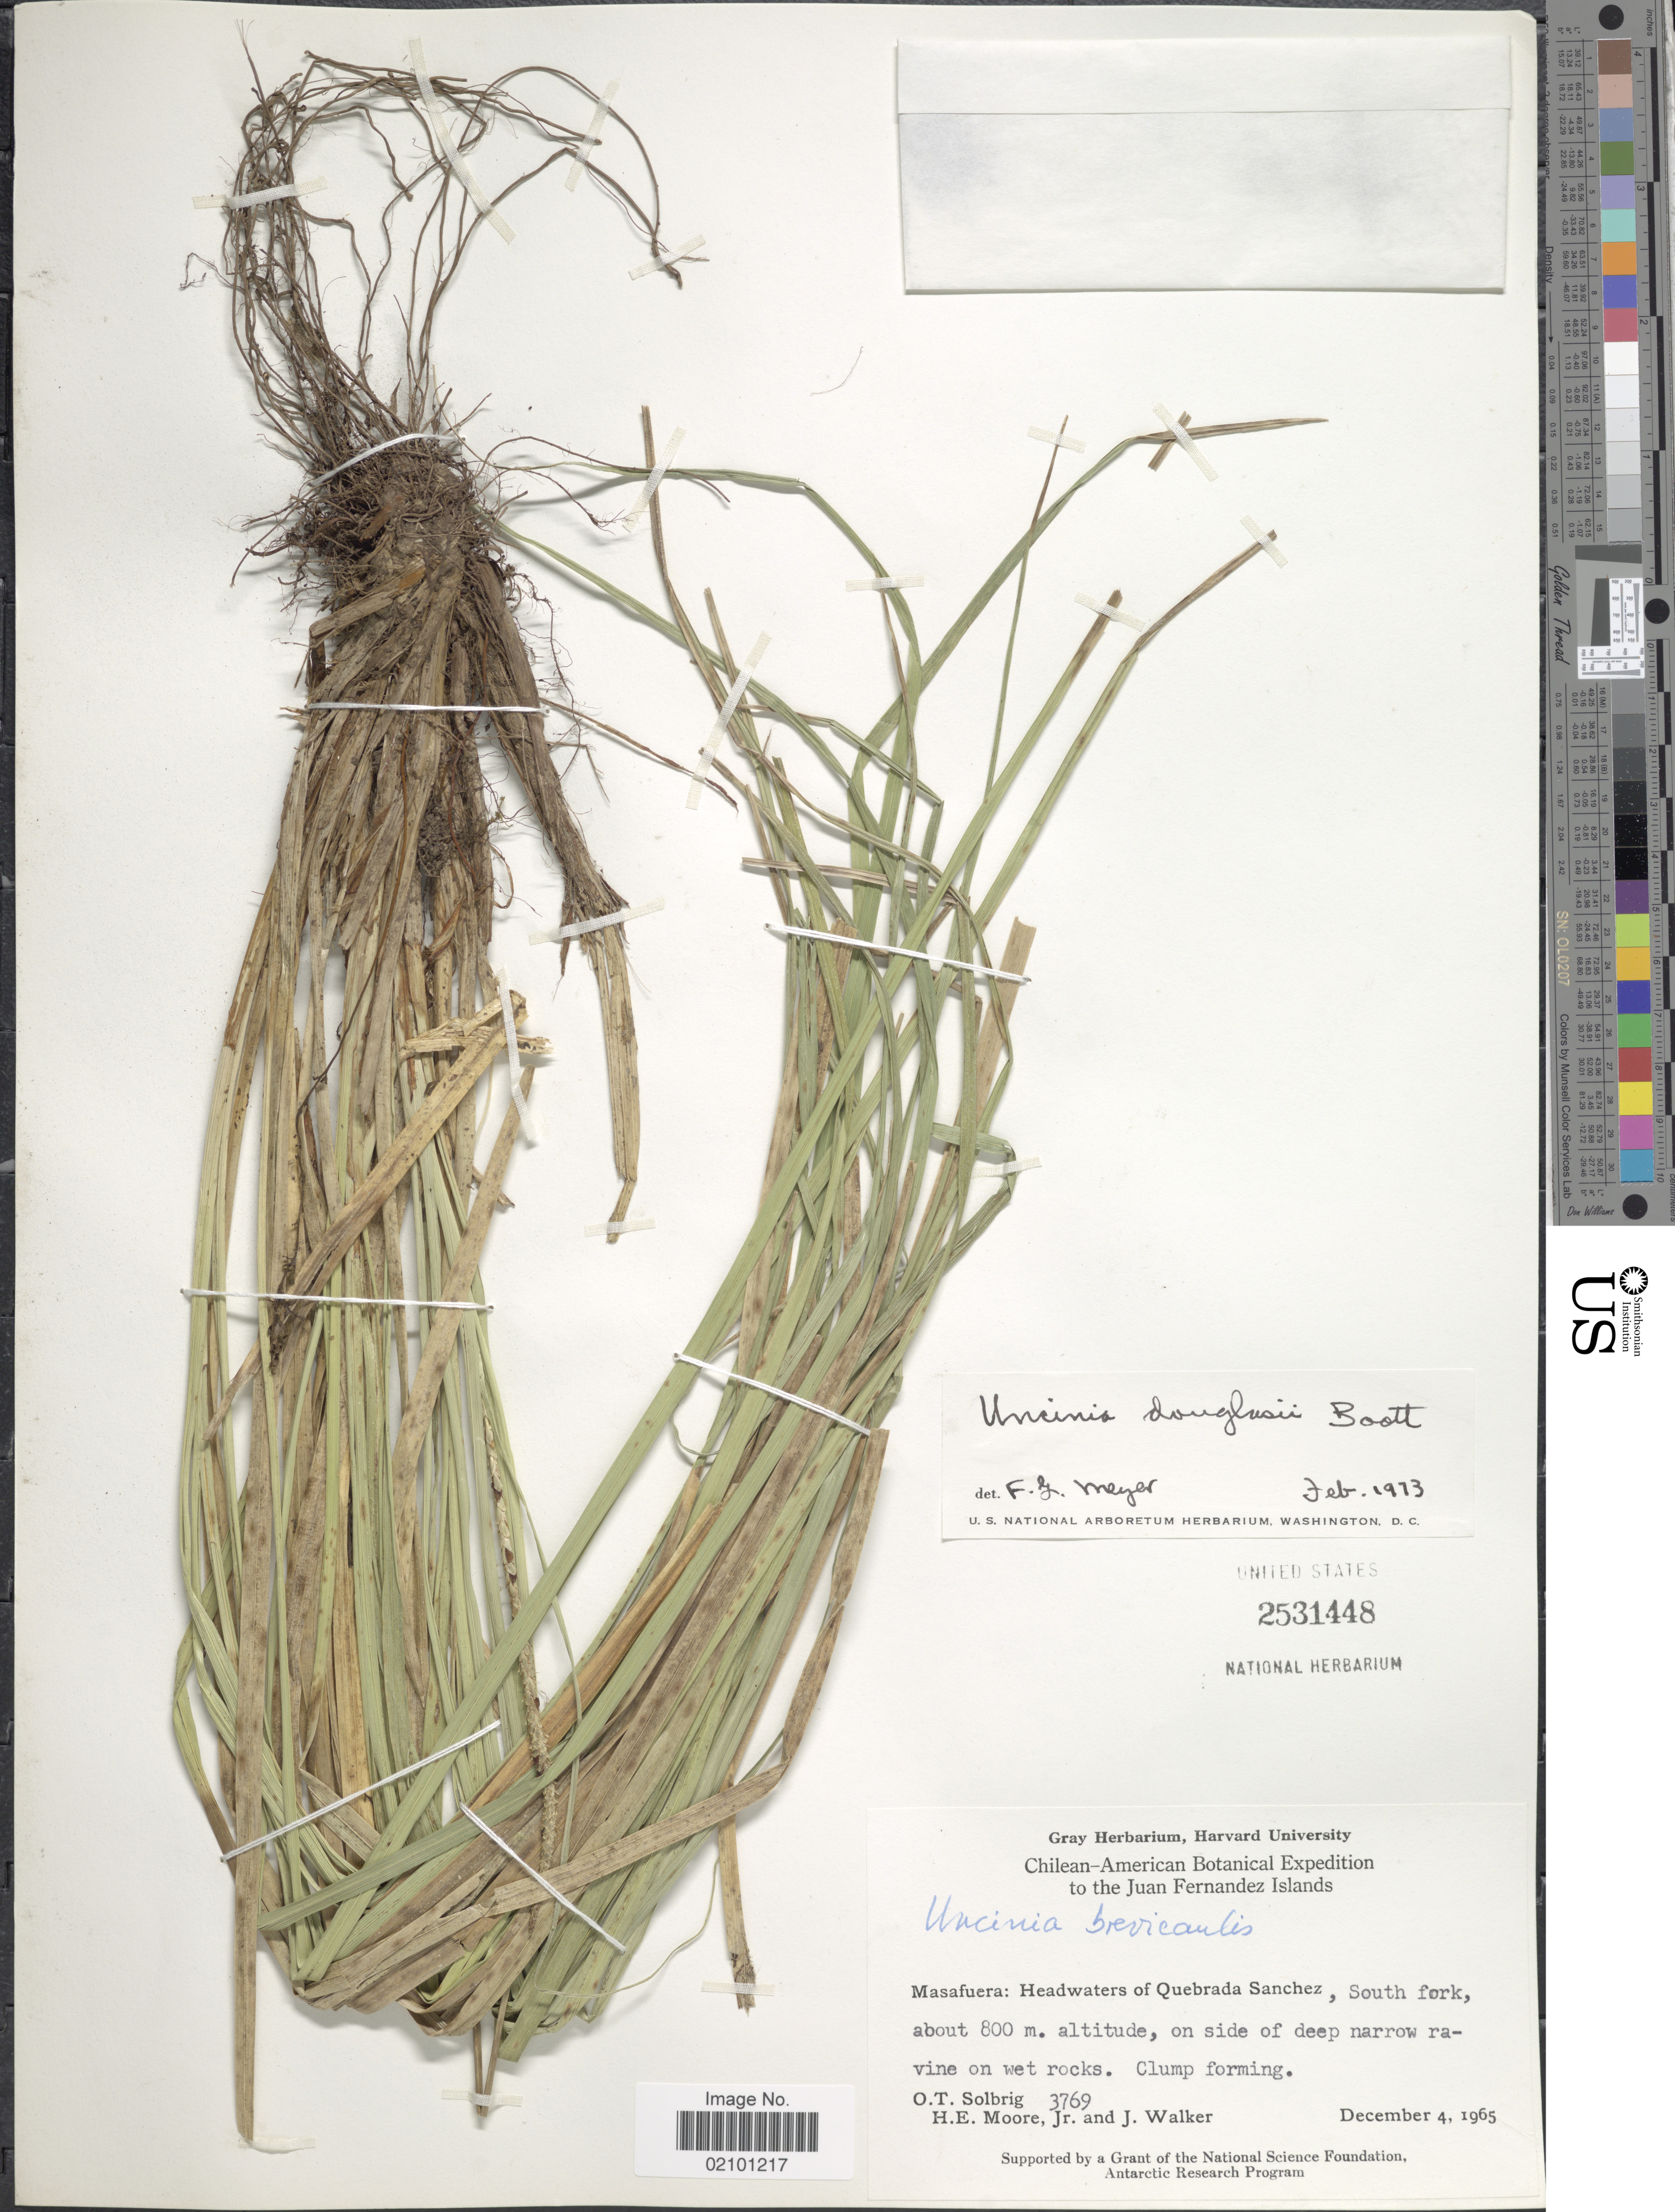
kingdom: Plantae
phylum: Tracheophyta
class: Liliopsida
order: Poales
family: Cyperaceae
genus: Carex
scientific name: Carex fernandesiana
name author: (Nees ex Boeckeler) J.R. Starr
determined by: Strong, Mark T., (BOT), Smithsonian Institution - National Museum of Natural History (UNITED STATES)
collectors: O. T. Solbrig, H. Moore & J. Walker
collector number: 3769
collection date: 1965-12-04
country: Chile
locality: Masafuera: Headwaters of Quebrada Sanchez, South fork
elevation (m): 800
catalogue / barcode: US 2531448